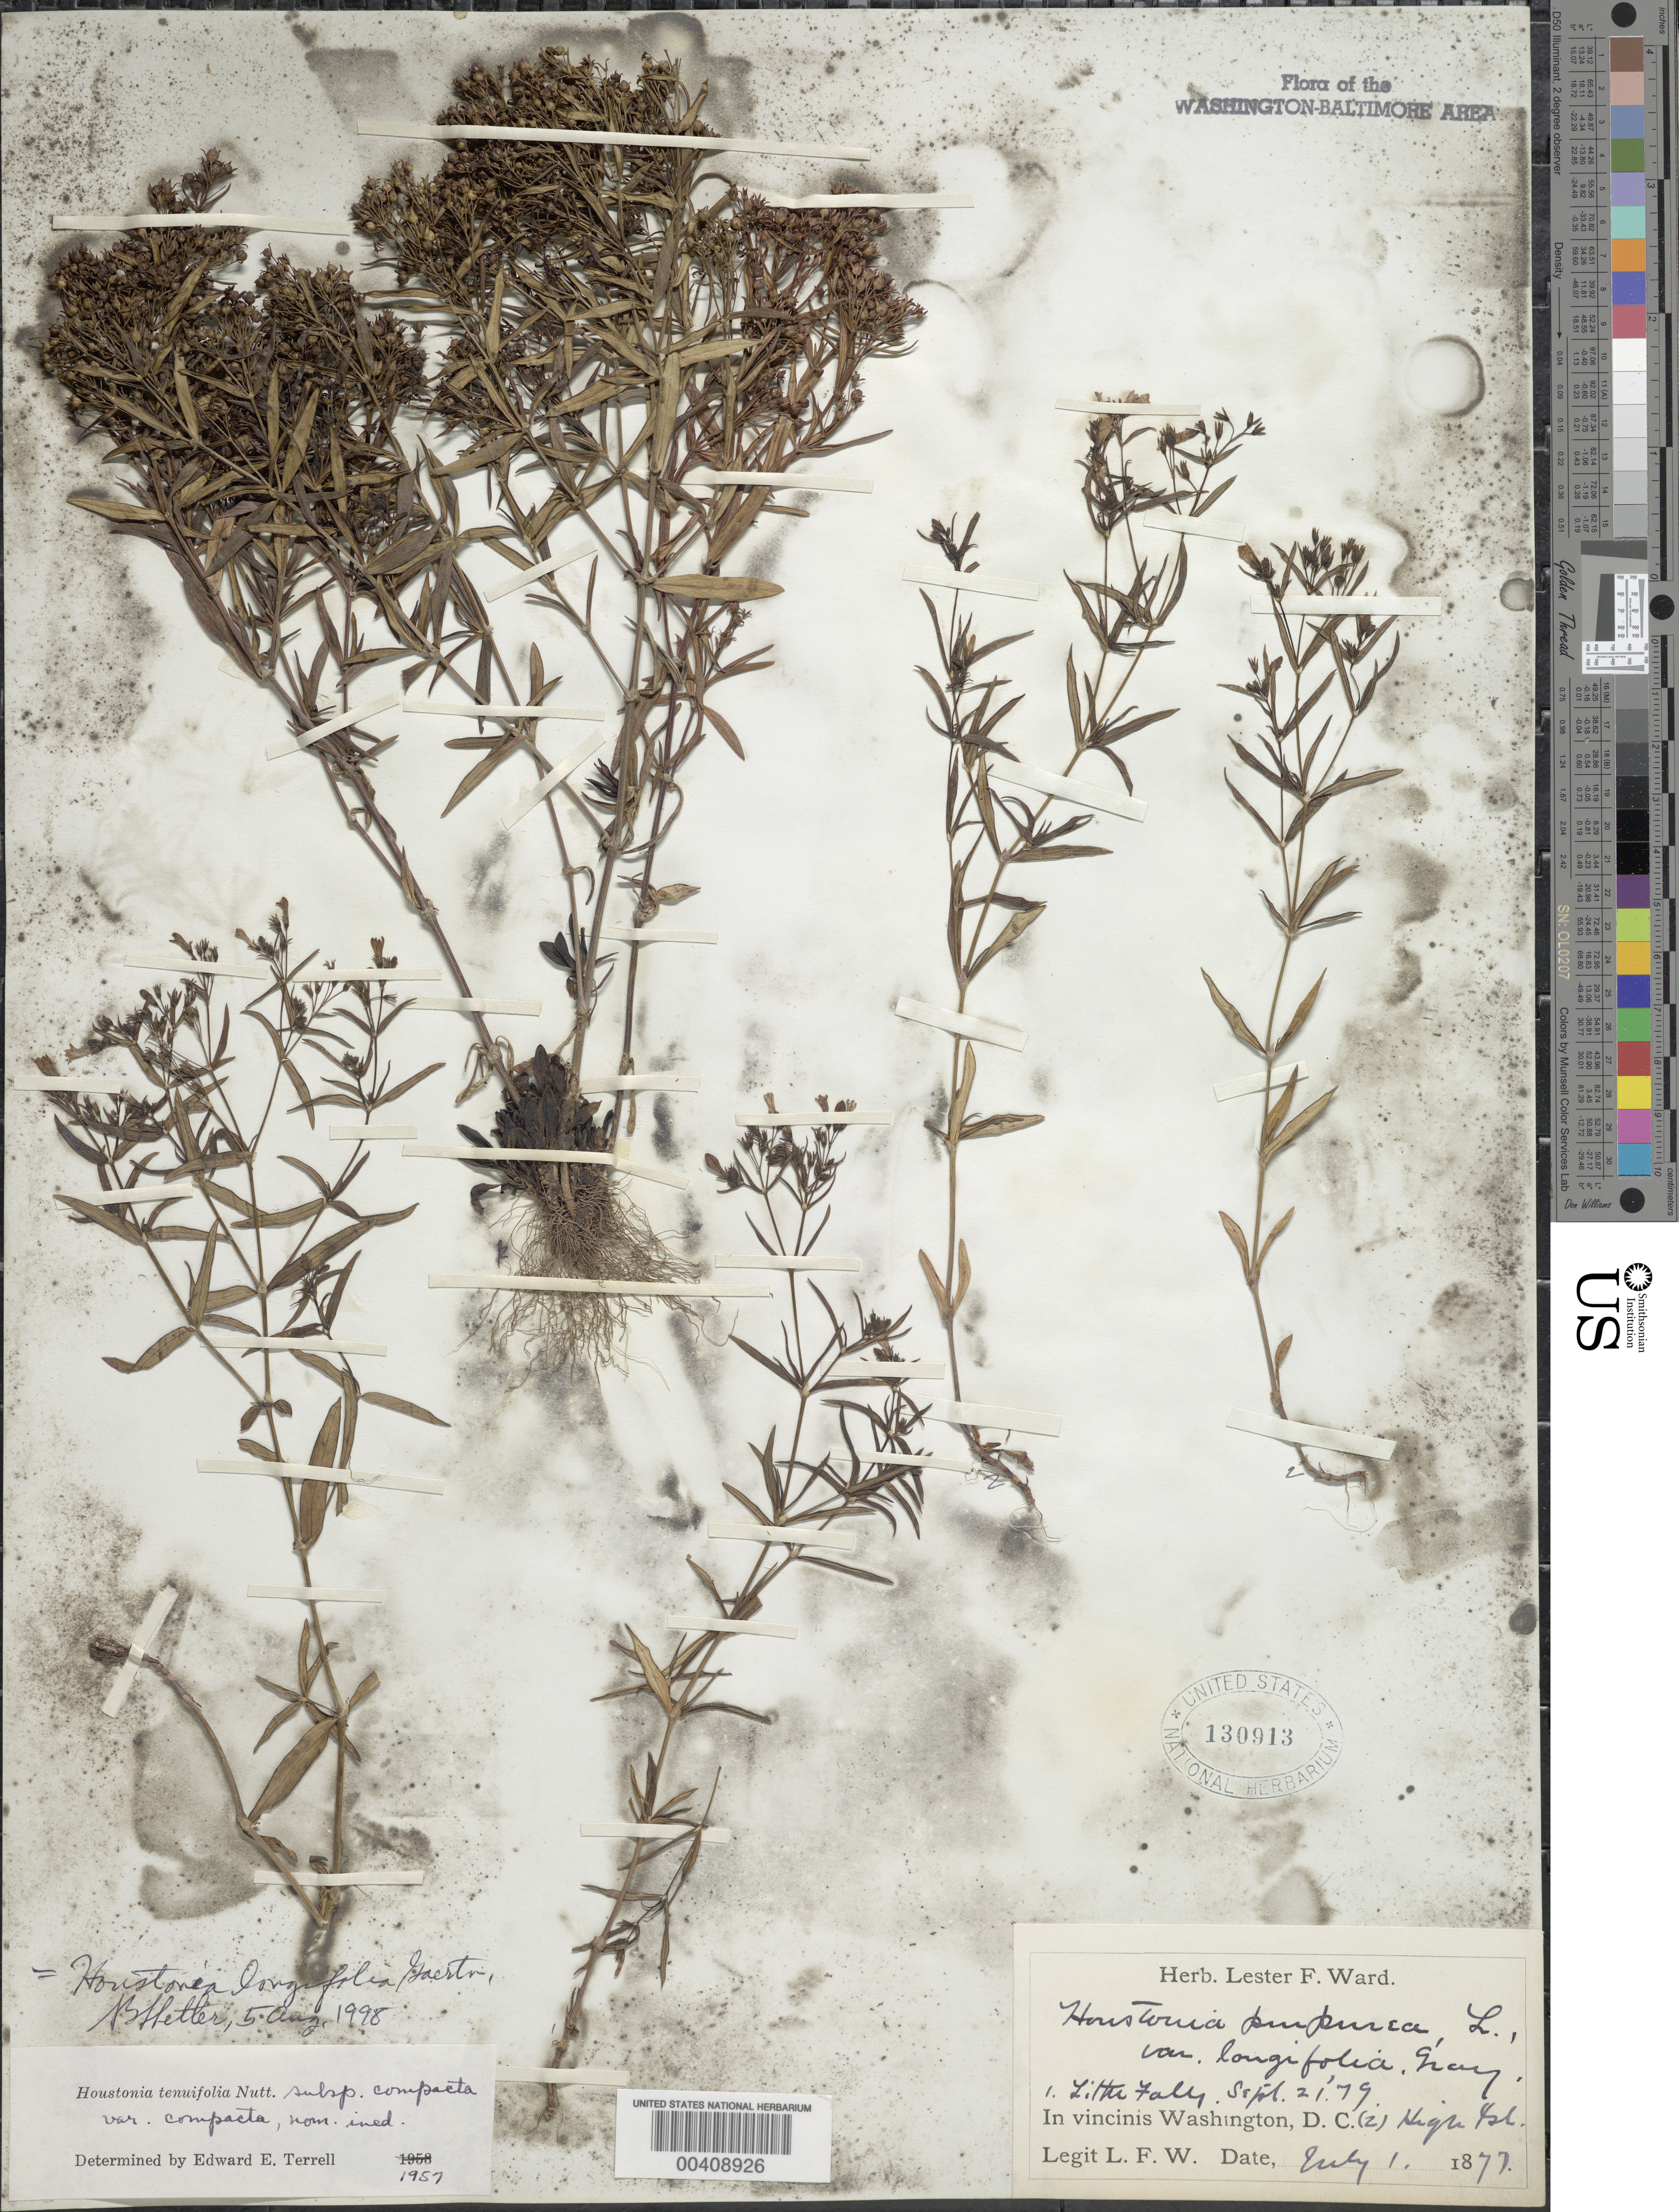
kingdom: Plantae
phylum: Tracheophyta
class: Magnoliopsida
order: Gentianales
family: Rubiaceae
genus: Houstonia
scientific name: Houstonia longifolia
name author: Gaertn.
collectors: L. F. Ward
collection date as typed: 01 Jul 1877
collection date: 1877-07-01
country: United States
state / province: Maryland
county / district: Montgomery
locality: High Island and Little Falls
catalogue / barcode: US 130913